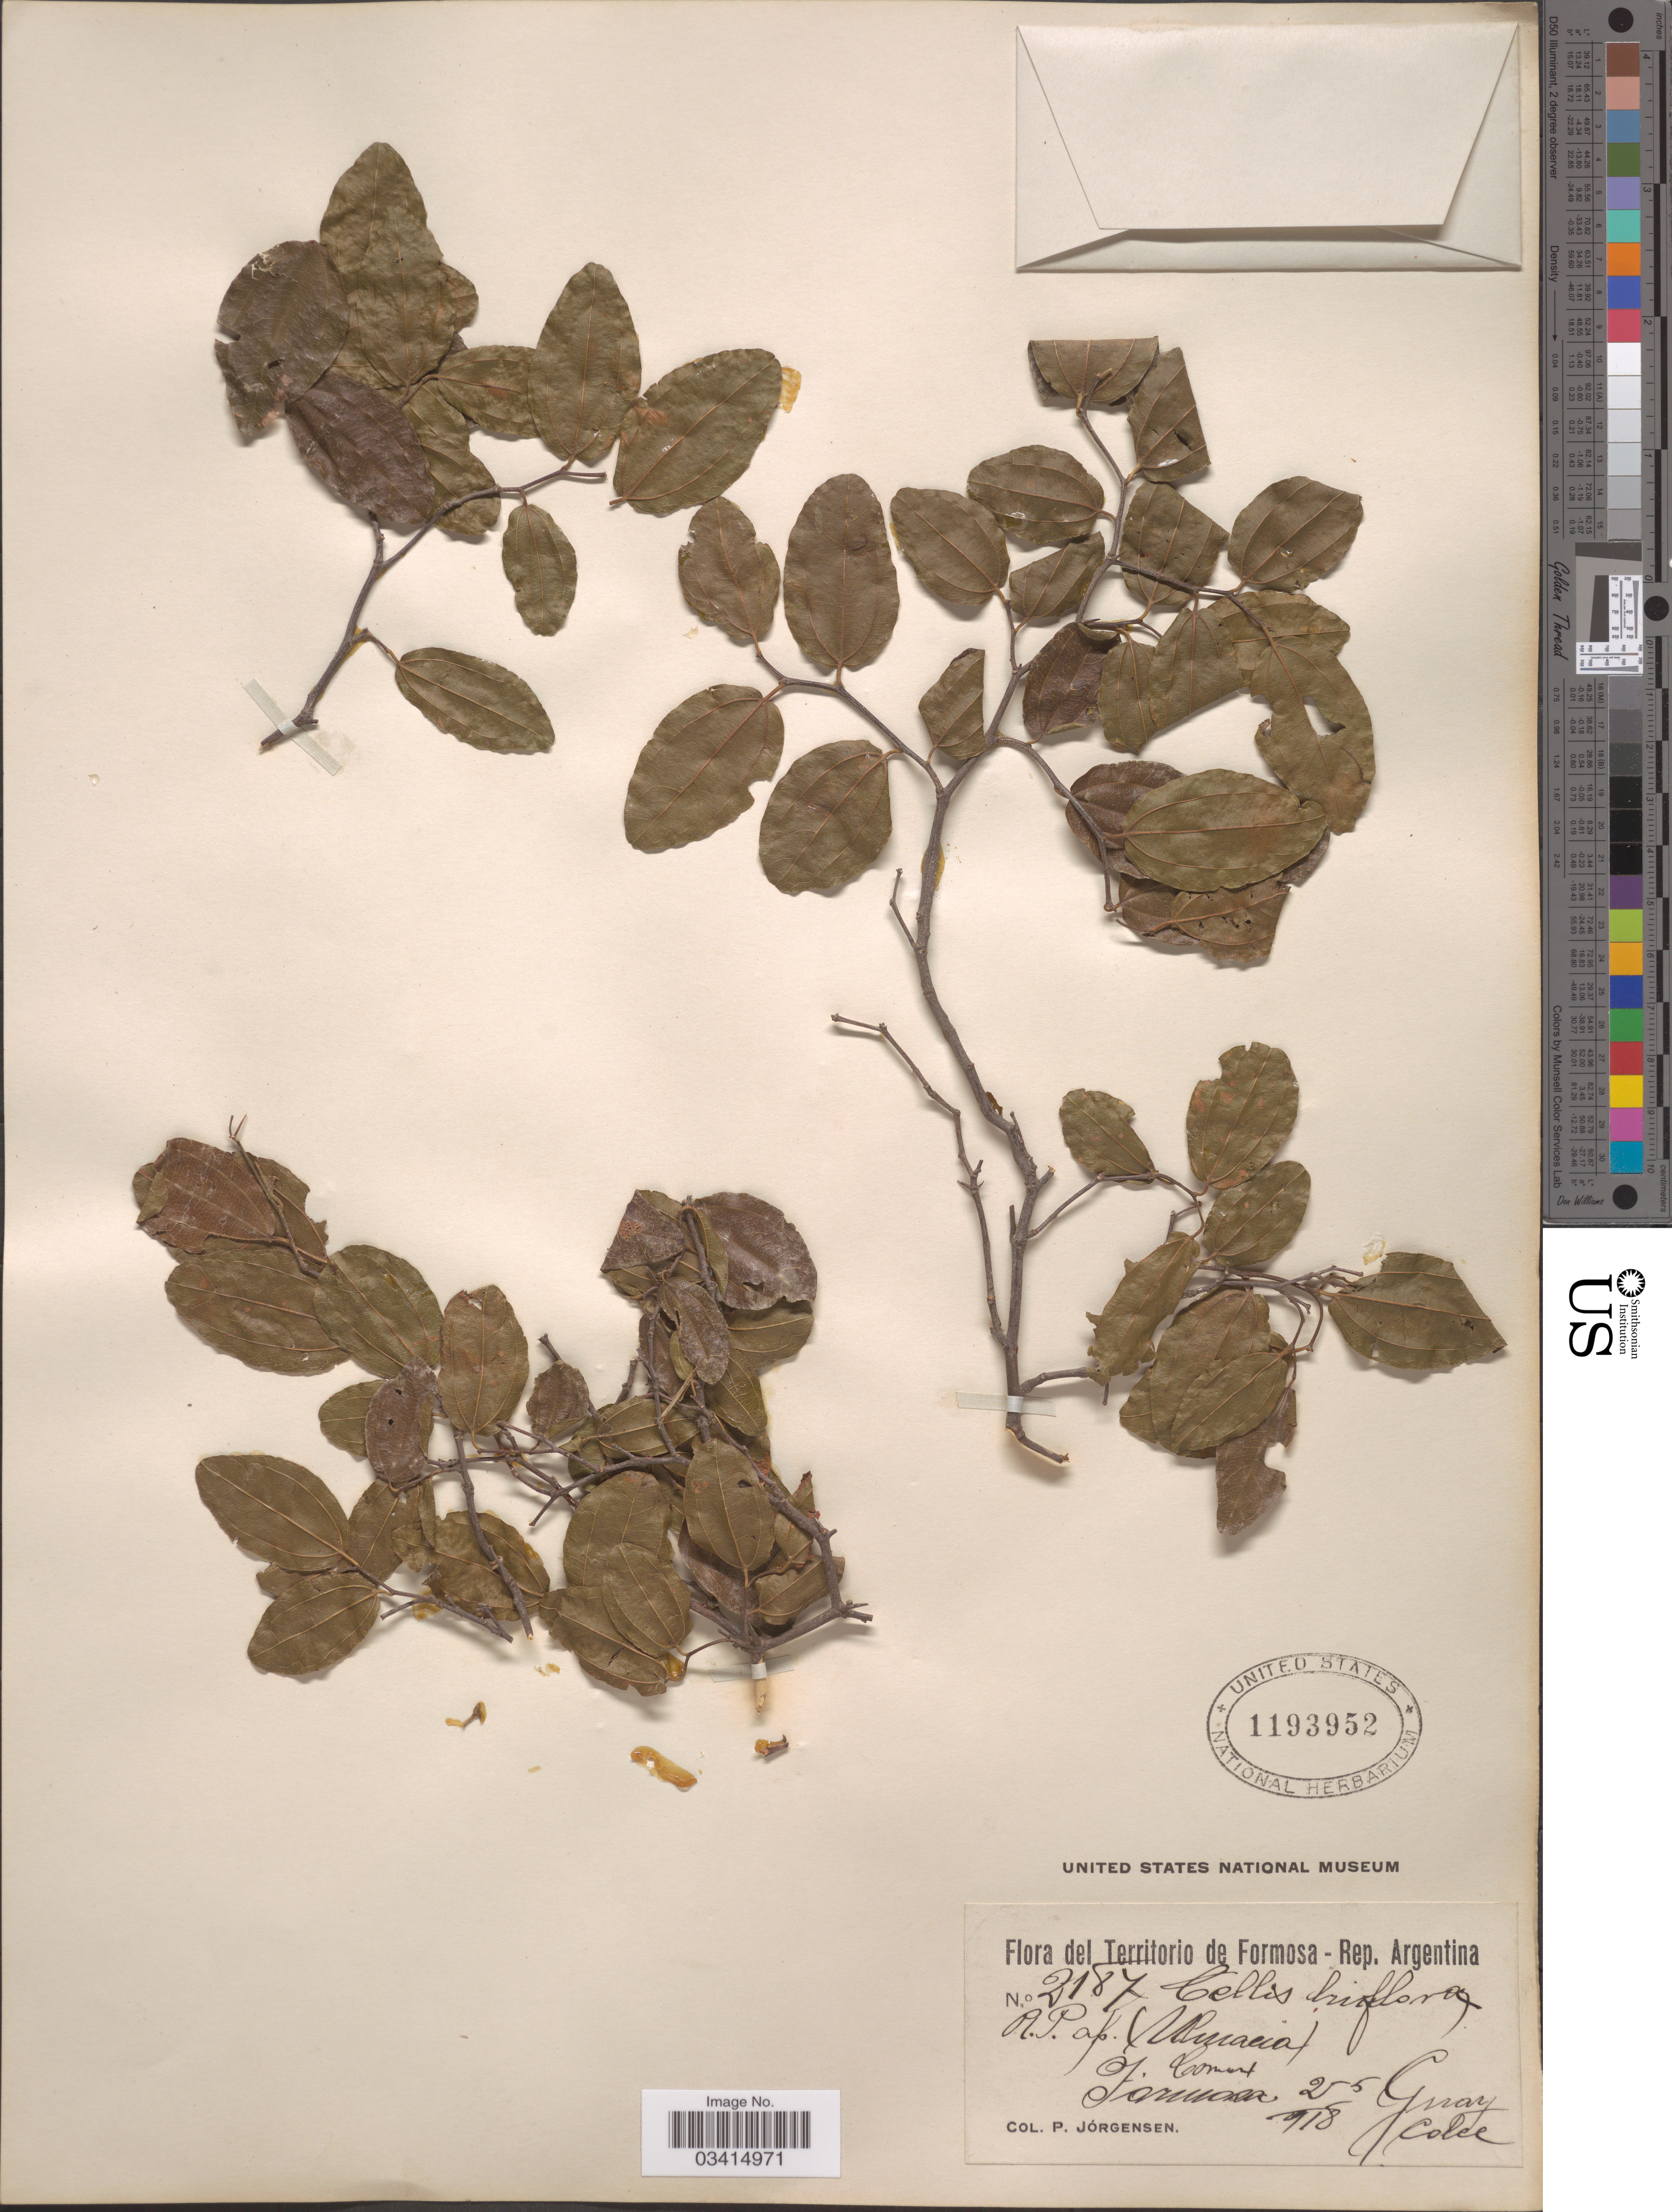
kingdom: Plantae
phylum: Tracheophyta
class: Magnoliopsida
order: Rosales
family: Cannabaceae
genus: Celtis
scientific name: Celtis spinosa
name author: Ruiz ex Miq.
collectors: P. Jörgensen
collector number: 2187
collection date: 1918-05-02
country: Argentina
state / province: Formosa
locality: Guaycolee.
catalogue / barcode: US 1193952